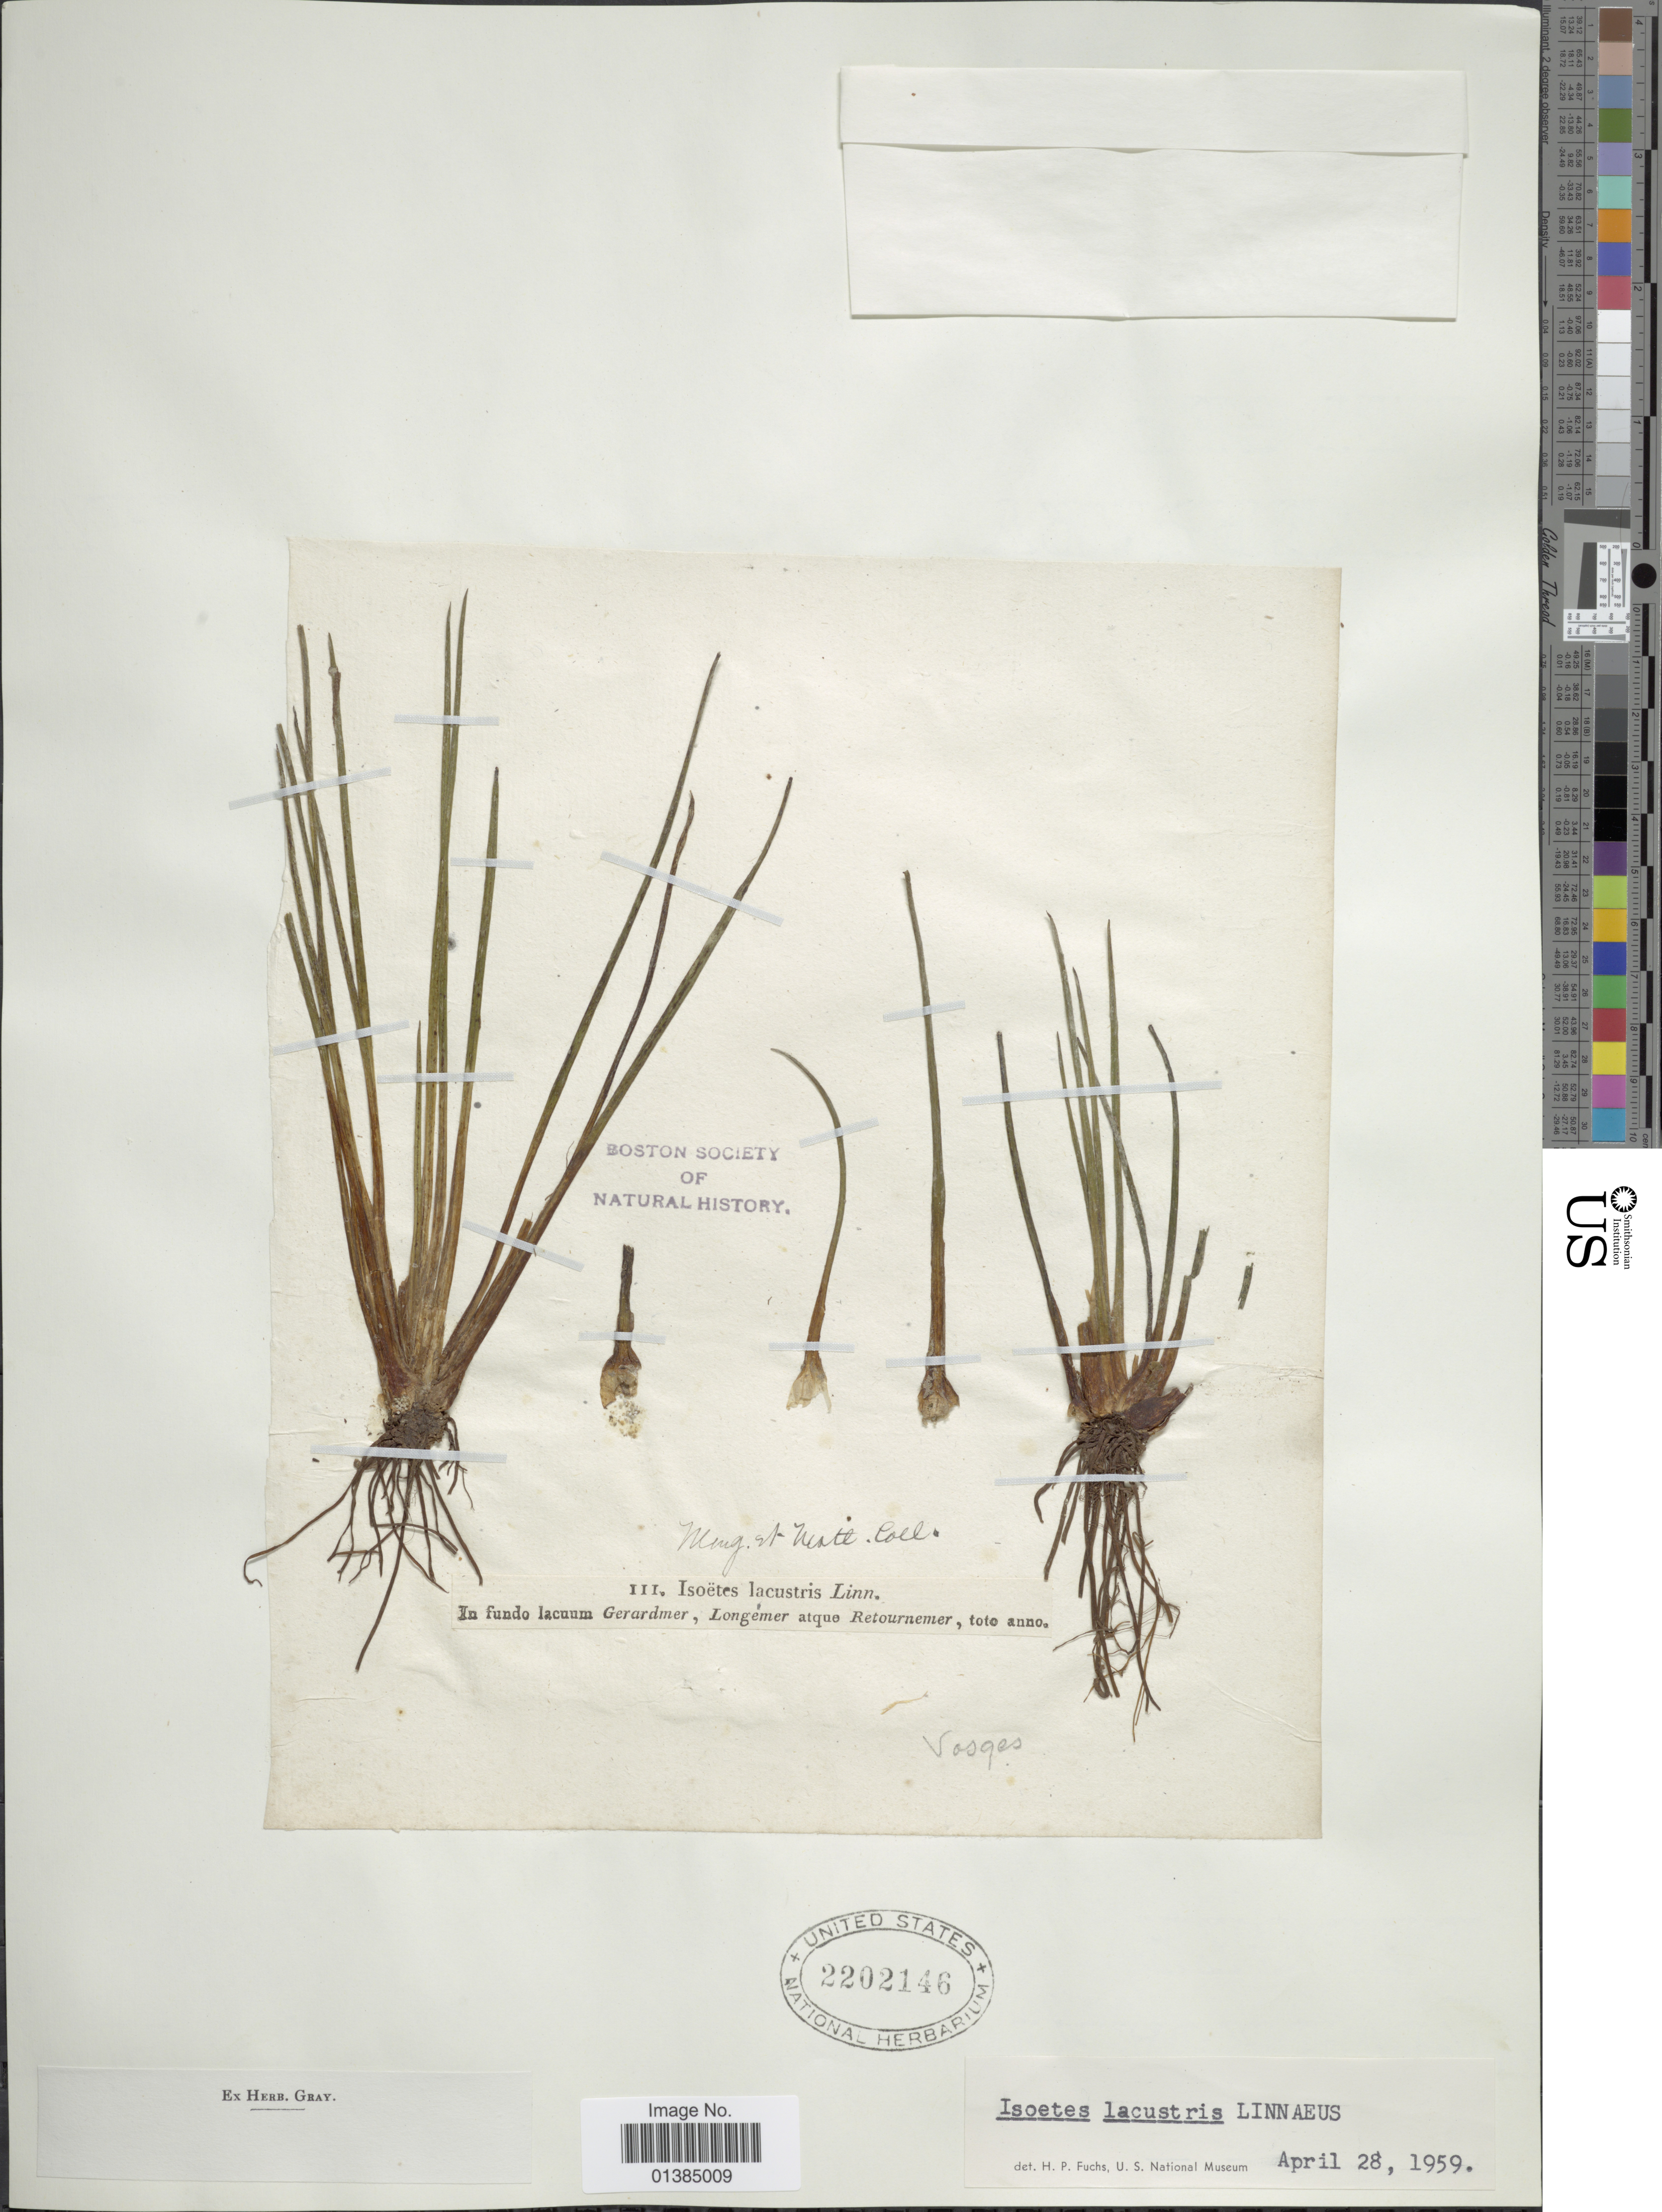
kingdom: Plantae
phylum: Tracheophyta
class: Lycopodiopsida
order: Isoetales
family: Isoetaceae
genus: Isoetes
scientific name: Isoetes lacustris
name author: L.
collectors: J. Mougeot & C. Nestler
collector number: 111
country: France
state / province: Grand Est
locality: In fundo lacuum Gerardmer, Longemer atque Retournemer, toto anno, Vosges.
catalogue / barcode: US 2202146